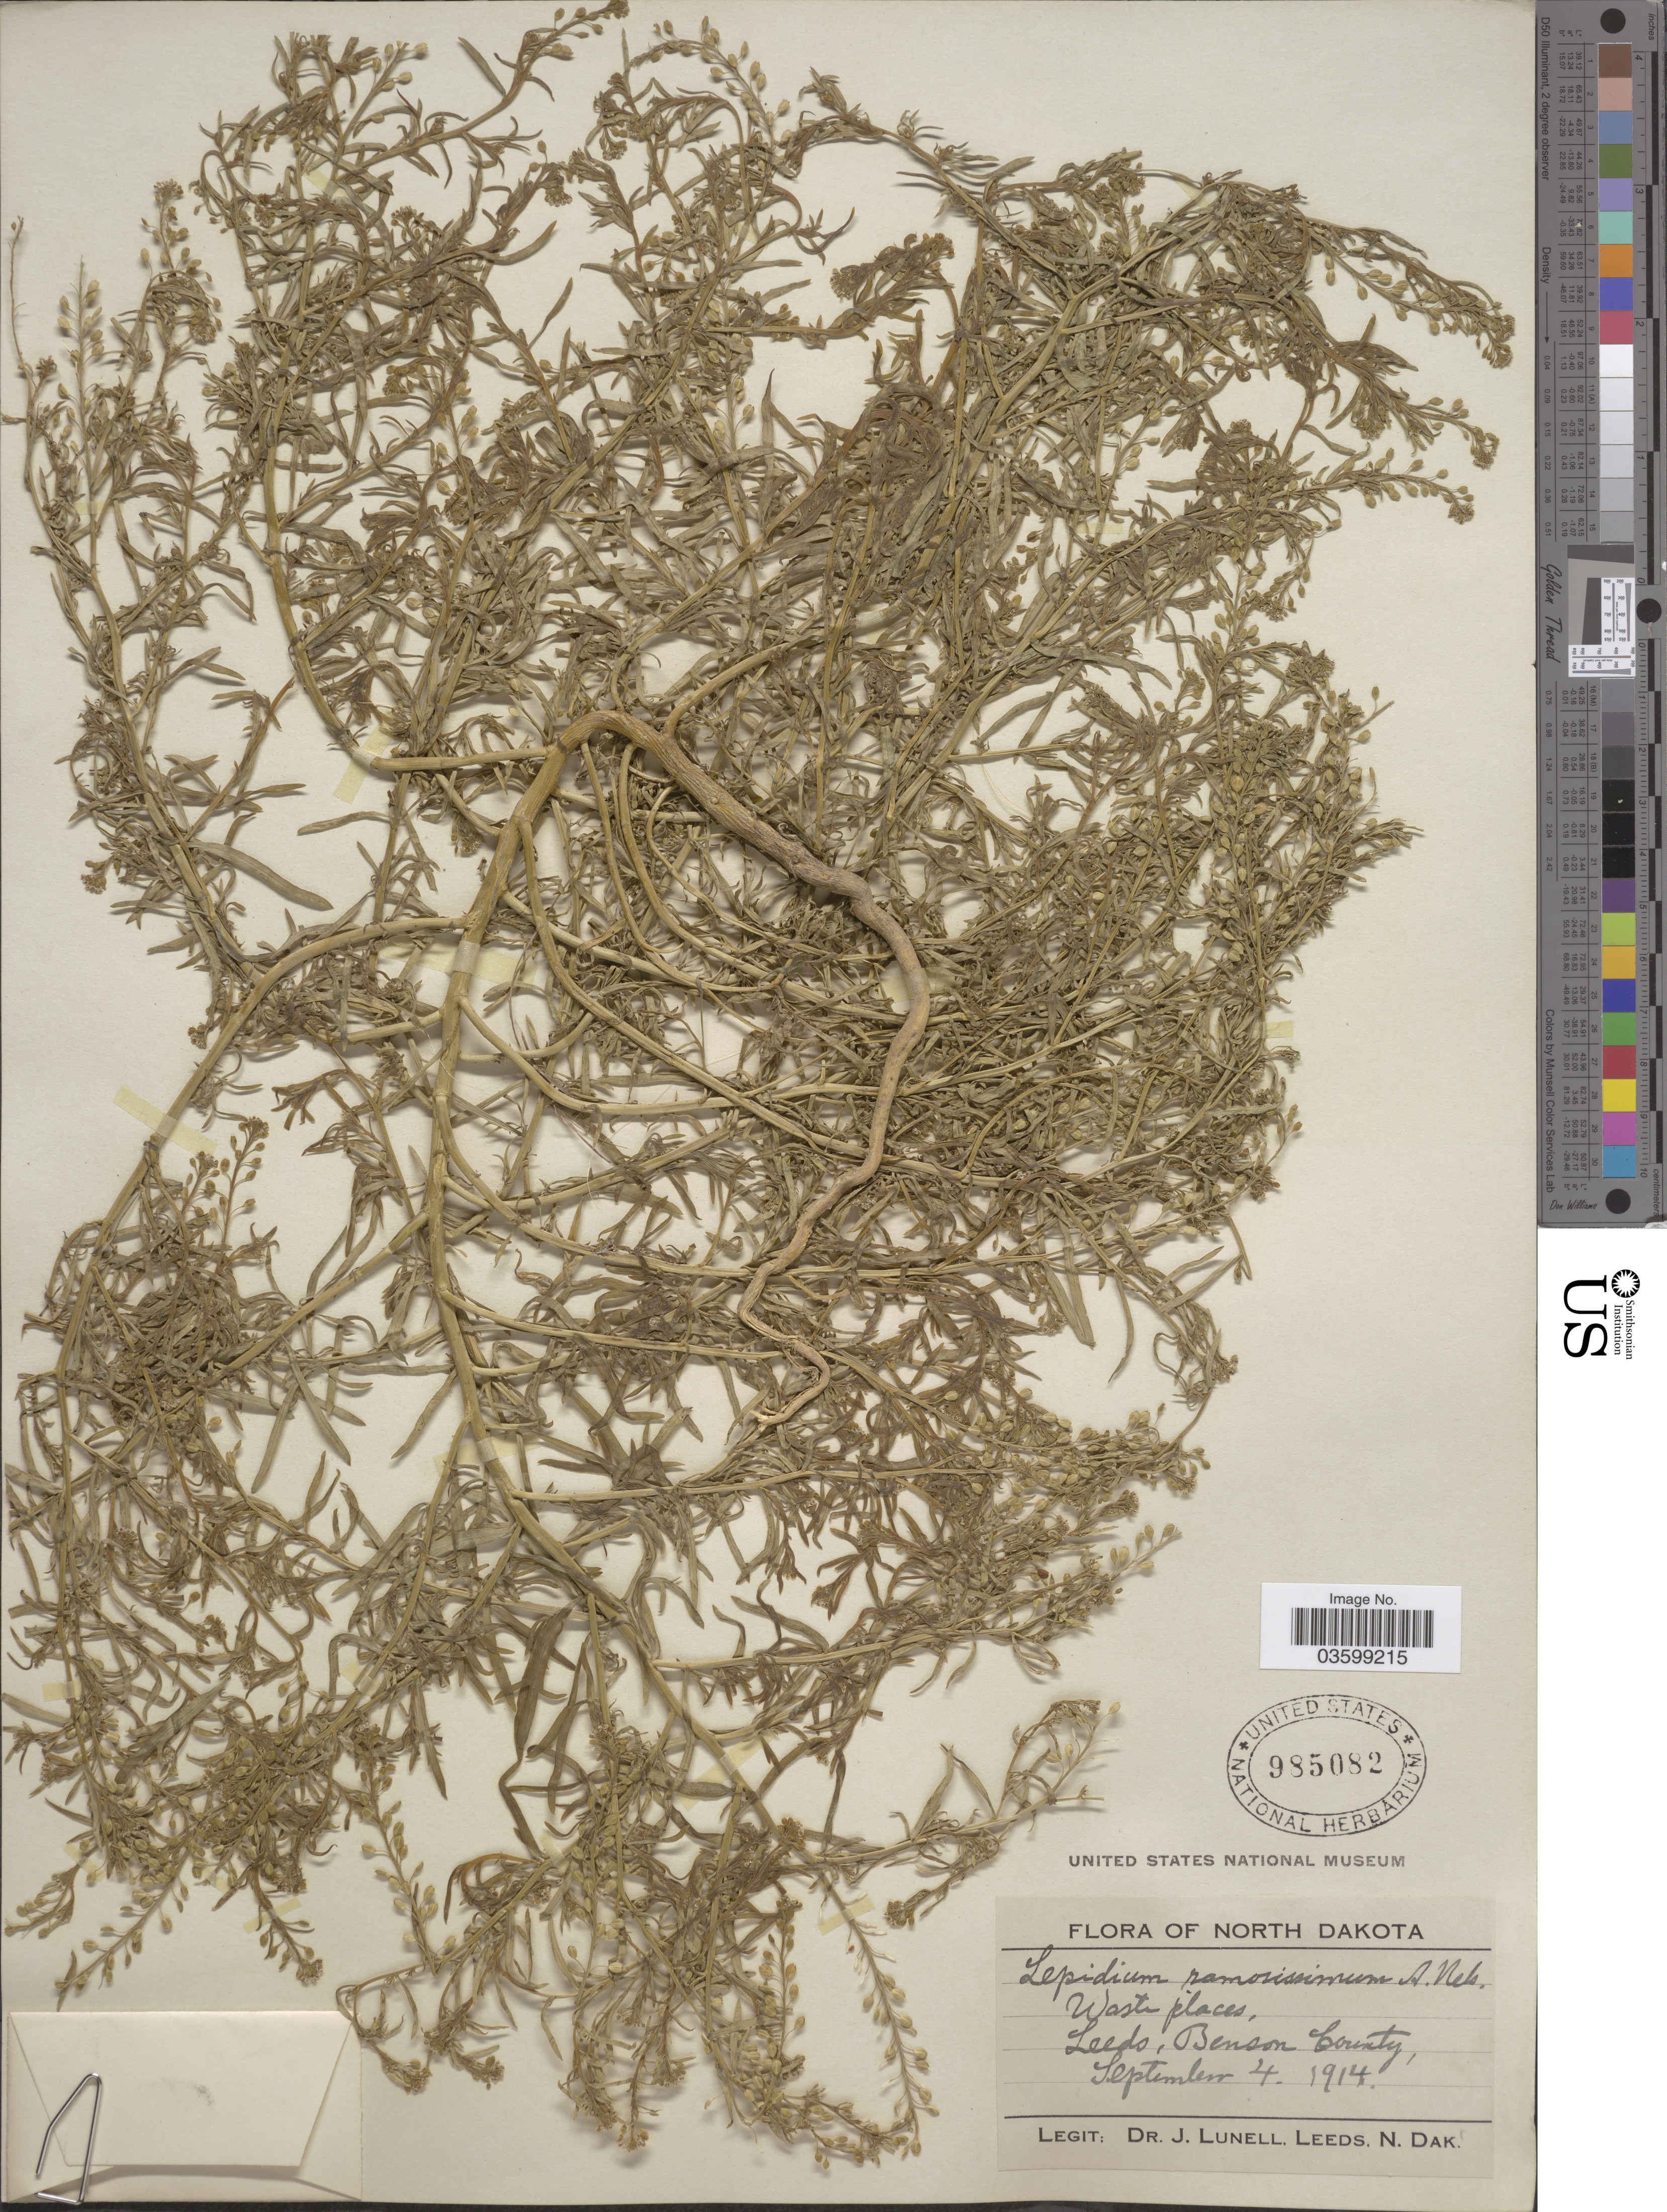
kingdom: Plantae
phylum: Tracheophyta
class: Magnoliopsida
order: Brassicales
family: Brassicaceae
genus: Lepidium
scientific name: Lepidium ramosissimum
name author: A. Nelson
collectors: J. Lunell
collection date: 1914-09-04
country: United States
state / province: North Dakota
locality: Leeds, Benson County.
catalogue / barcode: US 985082